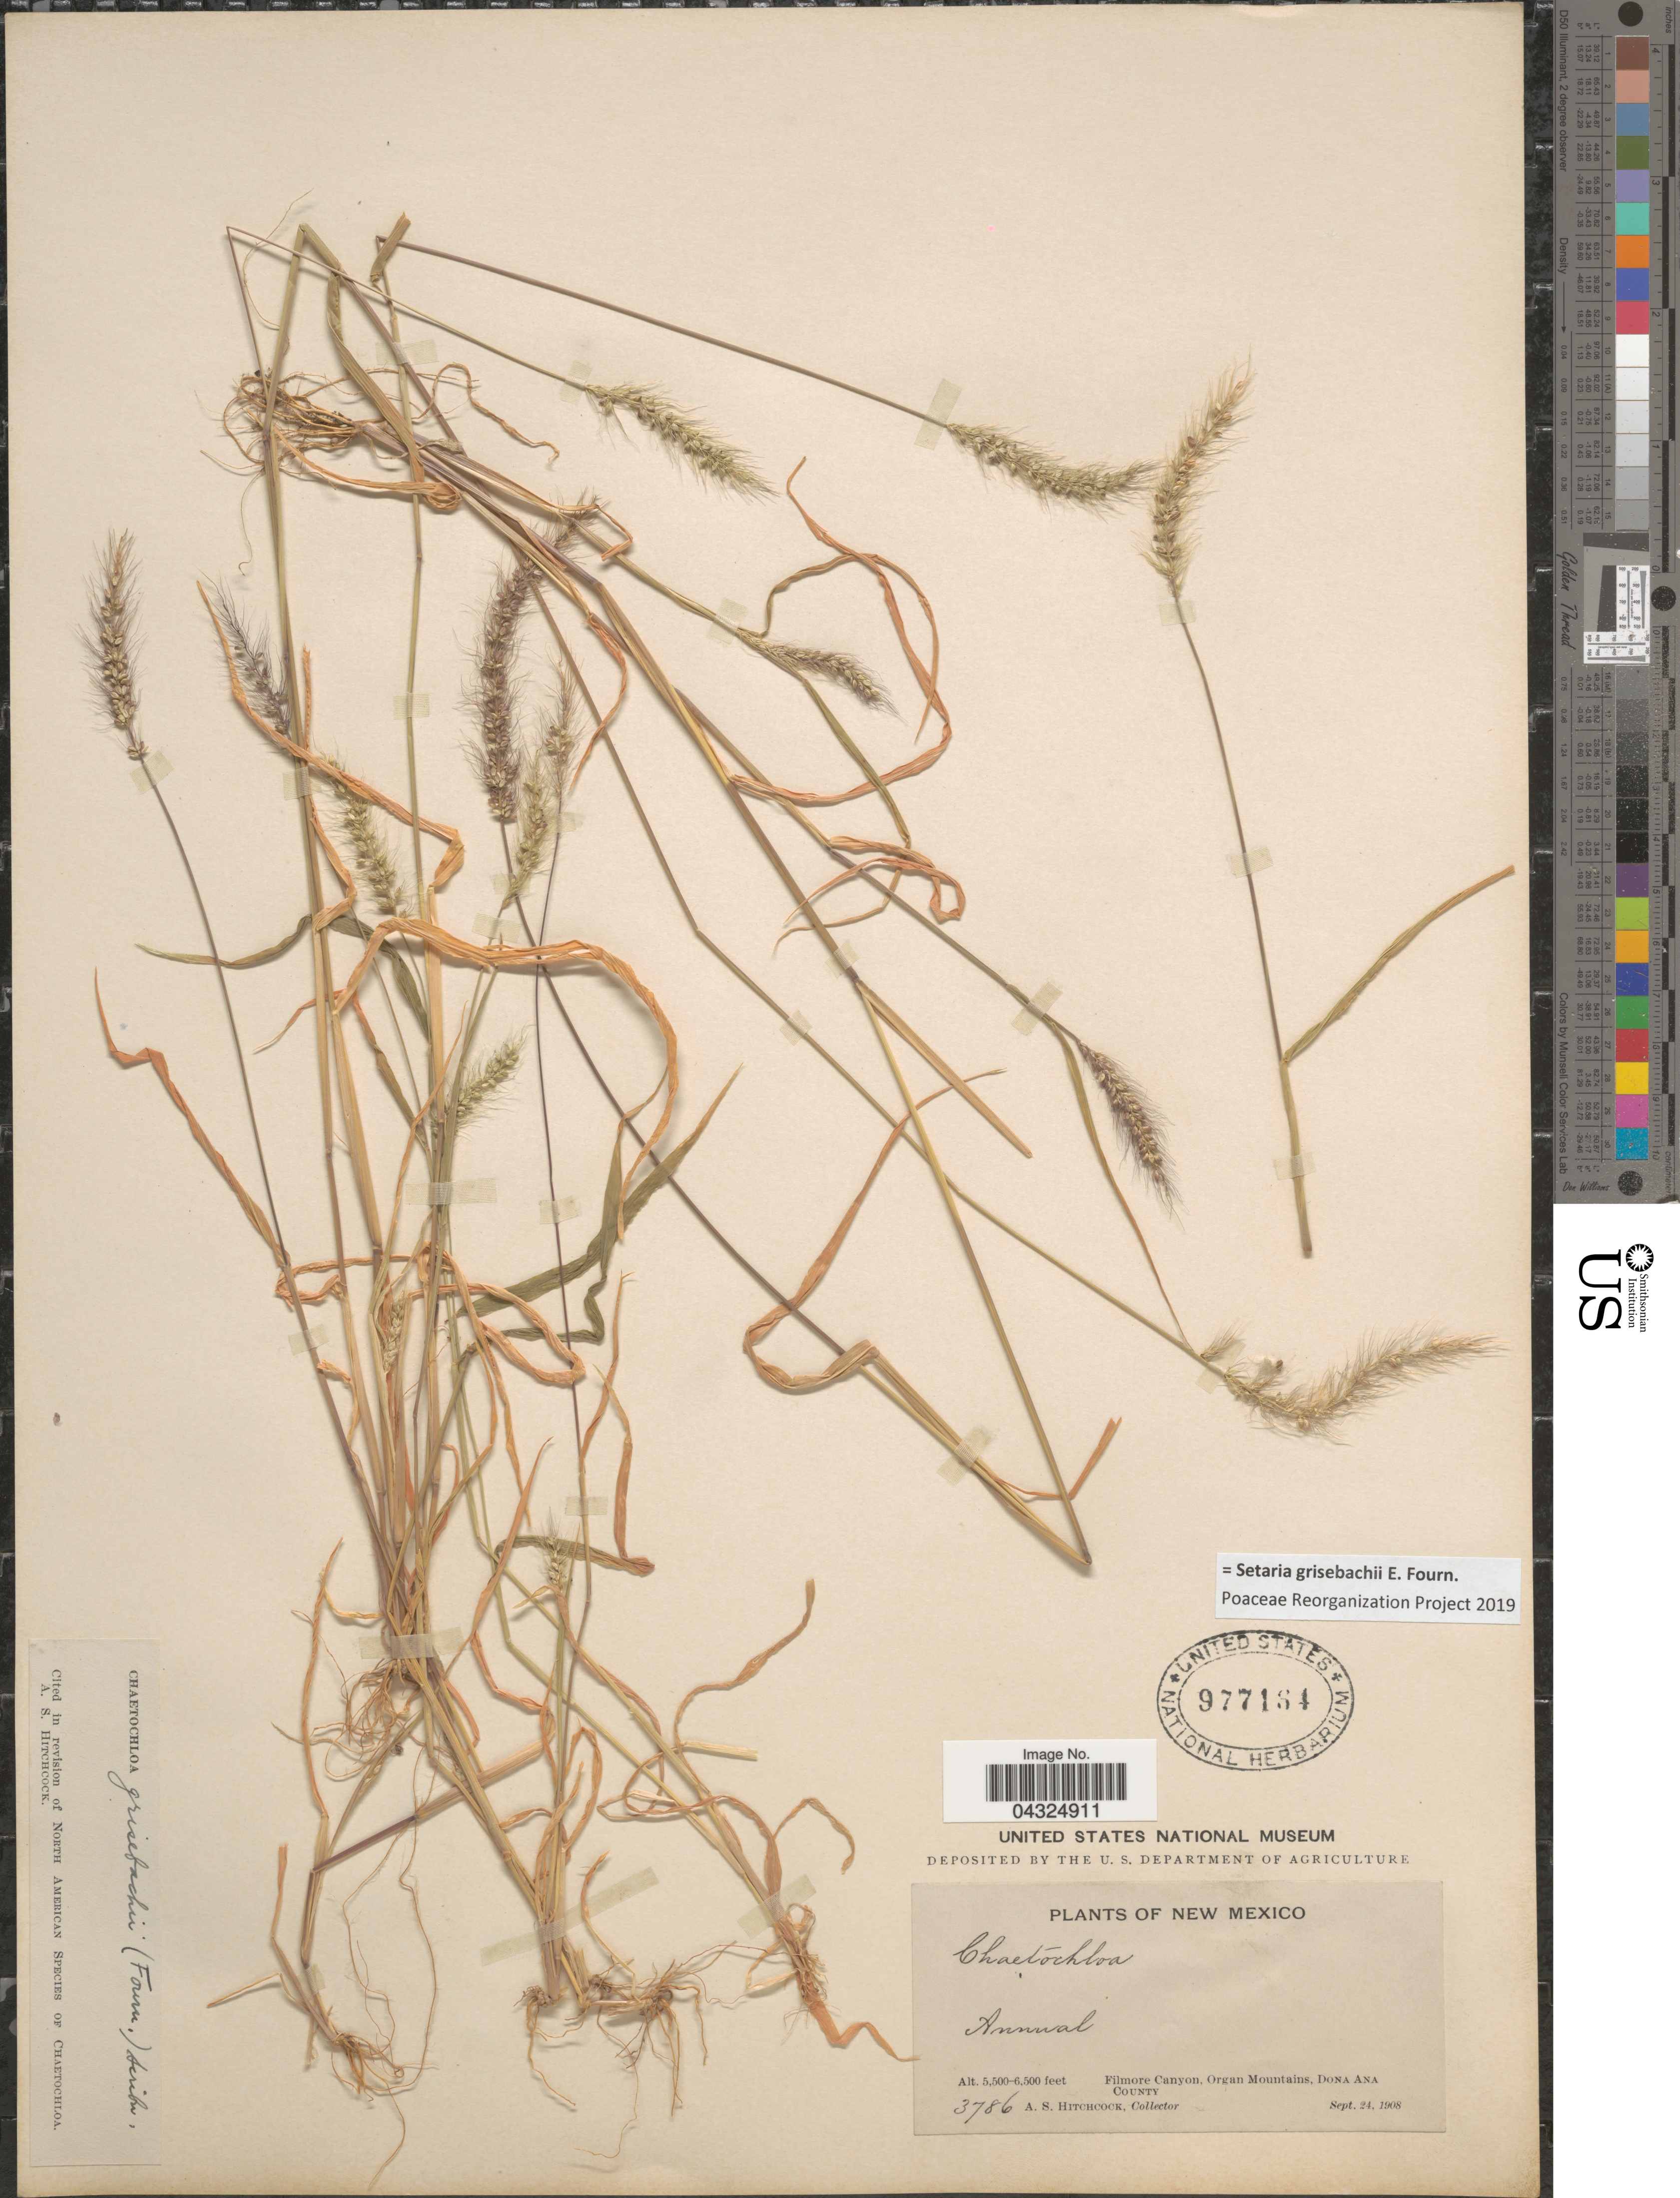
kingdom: Plantae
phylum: Tracheophyta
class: Liliopsida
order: Poales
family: Poaceae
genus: Setaria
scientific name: Setaria grisebachii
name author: E. Fourn.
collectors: A. S. Hitchcock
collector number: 3786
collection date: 1908-09-24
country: United States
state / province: New Mexico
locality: Filmore Canyon, Organ Mountains, Dona Ana County.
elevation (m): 1676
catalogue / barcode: US 977164